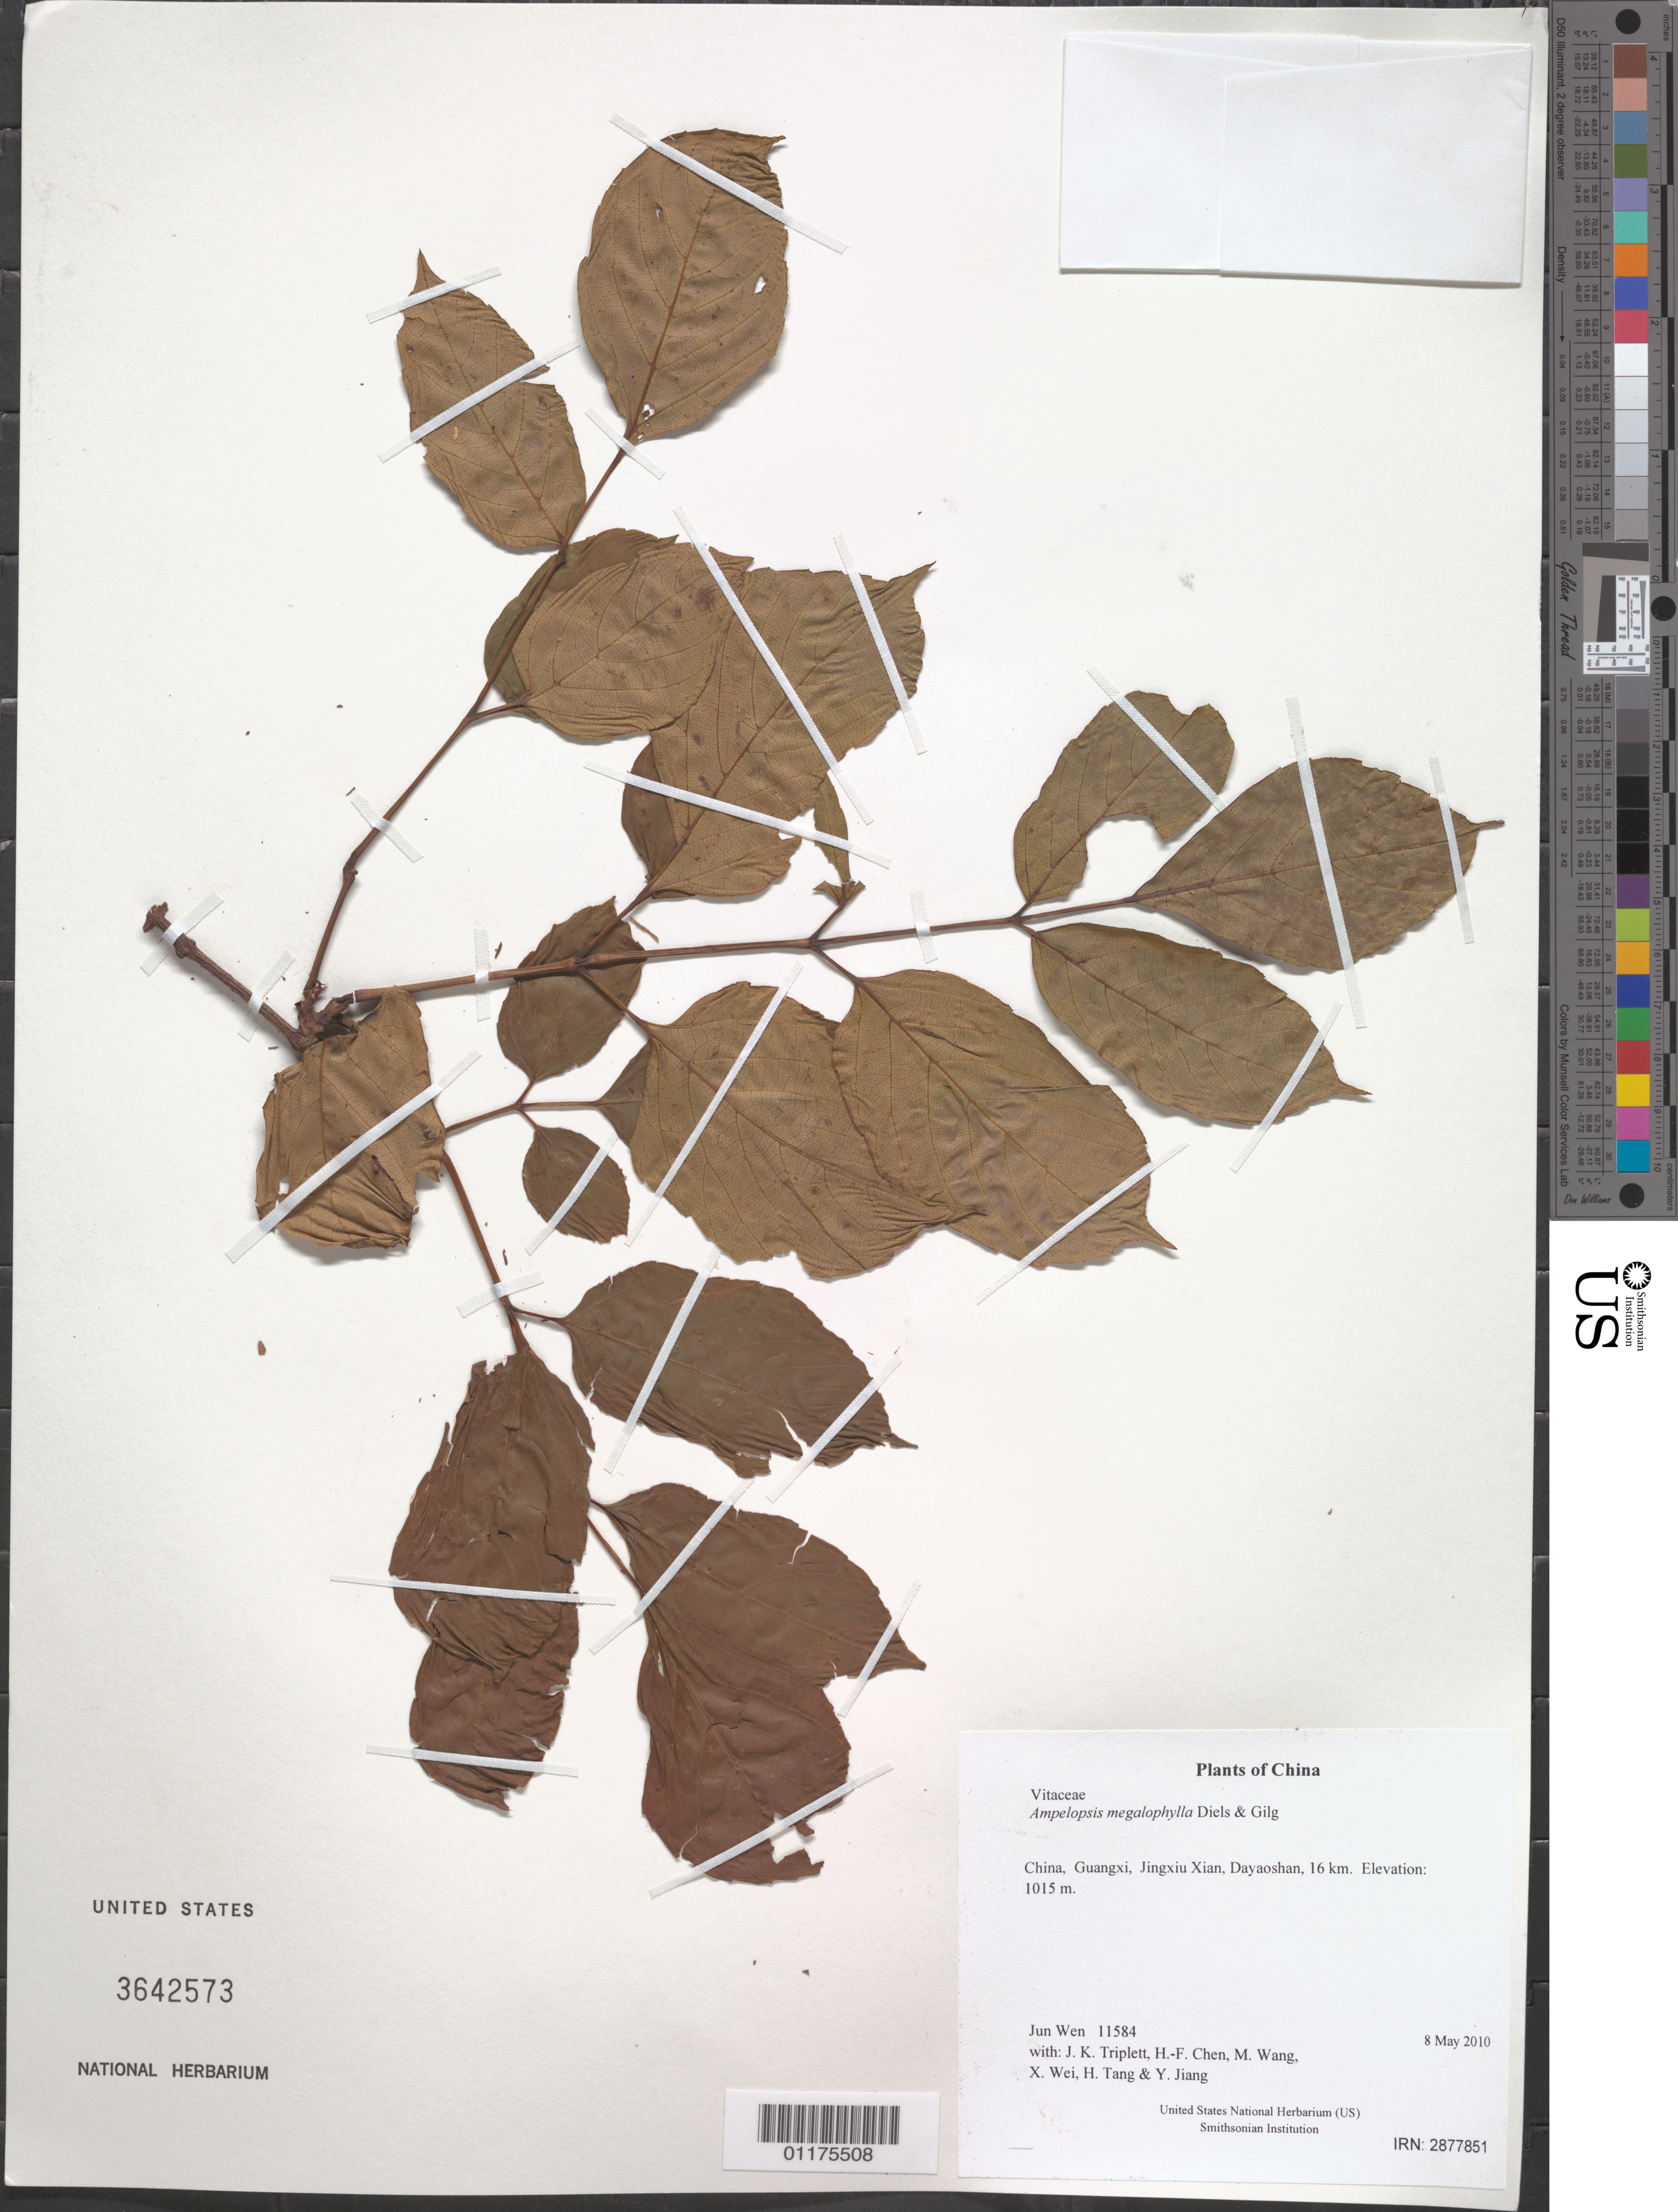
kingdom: Plantae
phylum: Tracheophyta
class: Magnoliopsida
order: Vitales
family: Vitaceae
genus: Ampelopsis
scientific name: Ampelopsis megalophylla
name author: Diels & Gilg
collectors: J. Wen, J. K. Triplett, H.-F. Chen, M. Wang, X. Wei, H. Tang & Y. Jiang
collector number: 11584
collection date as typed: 8 May 2010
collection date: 2010-05-08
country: China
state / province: Guangxi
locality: Jingxiu Xian, Dayaoshan, 16 km.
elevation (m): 1015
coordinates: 24 08.714 N, 110 14.355 E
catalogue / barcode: US 3642573